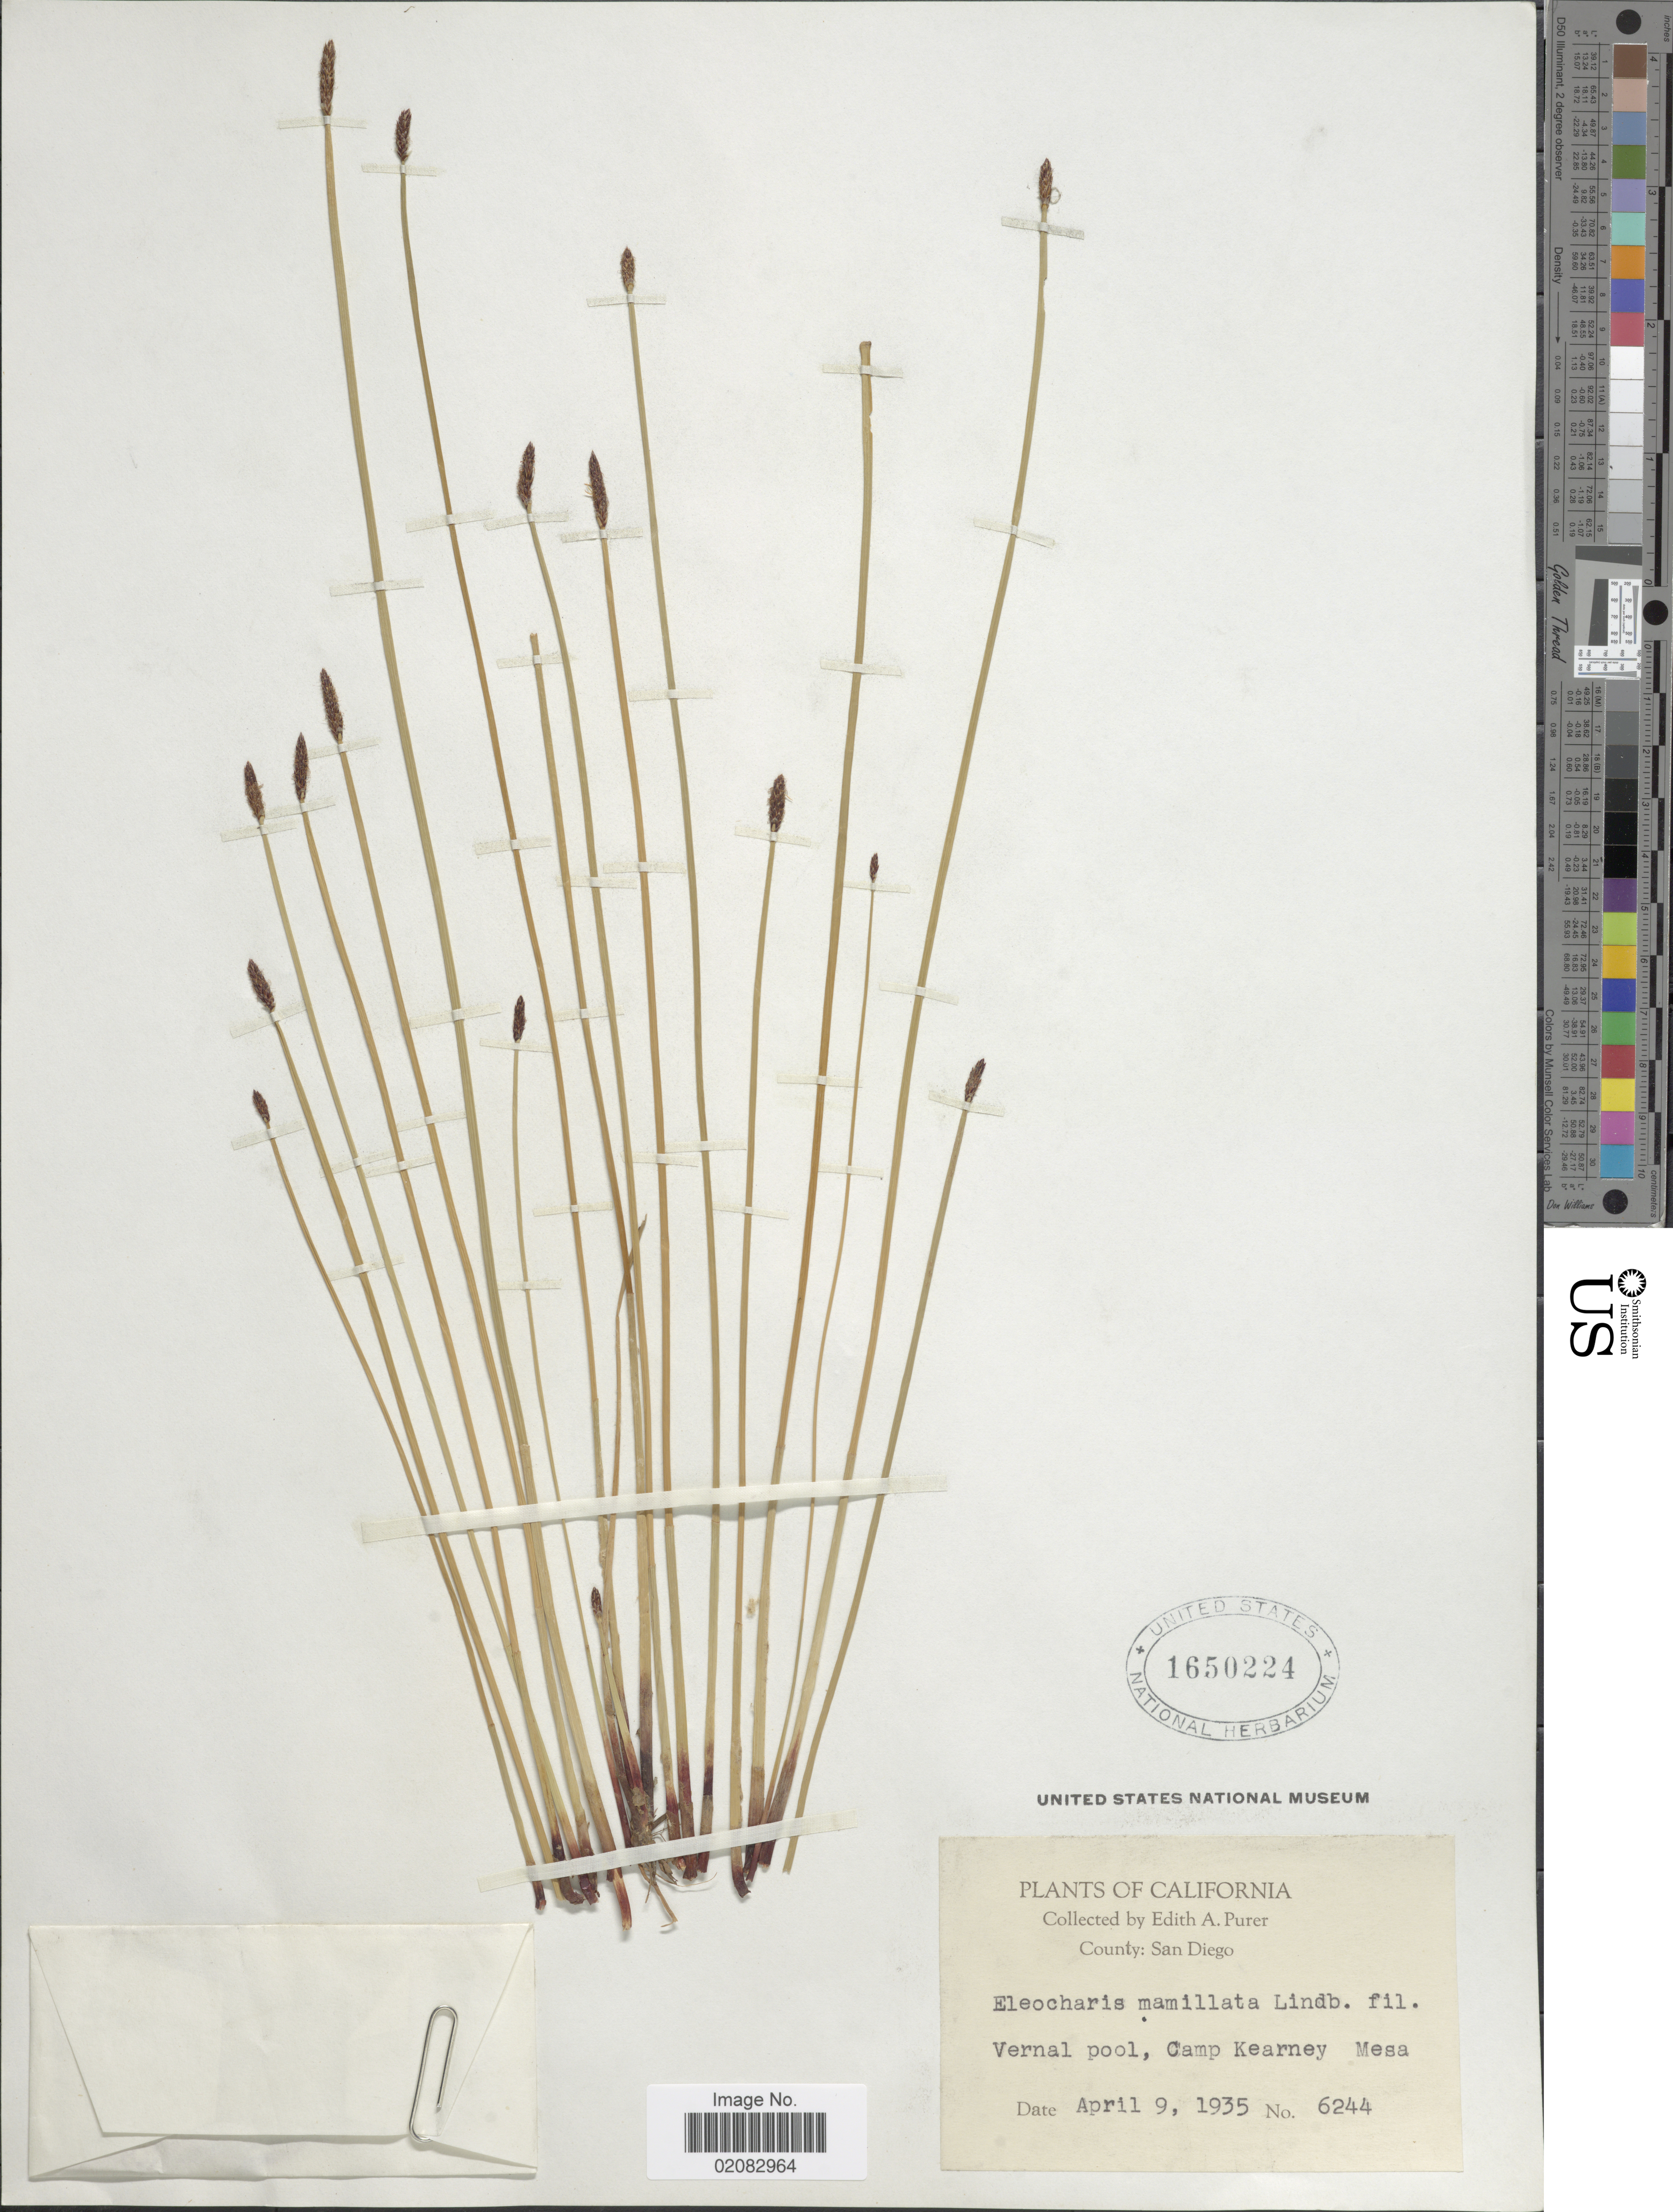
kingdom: Plantae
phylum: Tracheophyta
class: Liliopsida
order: Poales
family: Cyperaceae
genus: Eleocharis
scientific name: Eleocharis macrostachya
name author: Britton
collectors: E. Purer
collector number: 6244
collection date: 1935-04-09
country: United States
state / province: California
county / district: San Diego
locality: County San Diego, Vernal Pool, Camp Kearney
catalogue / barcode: US 1650224